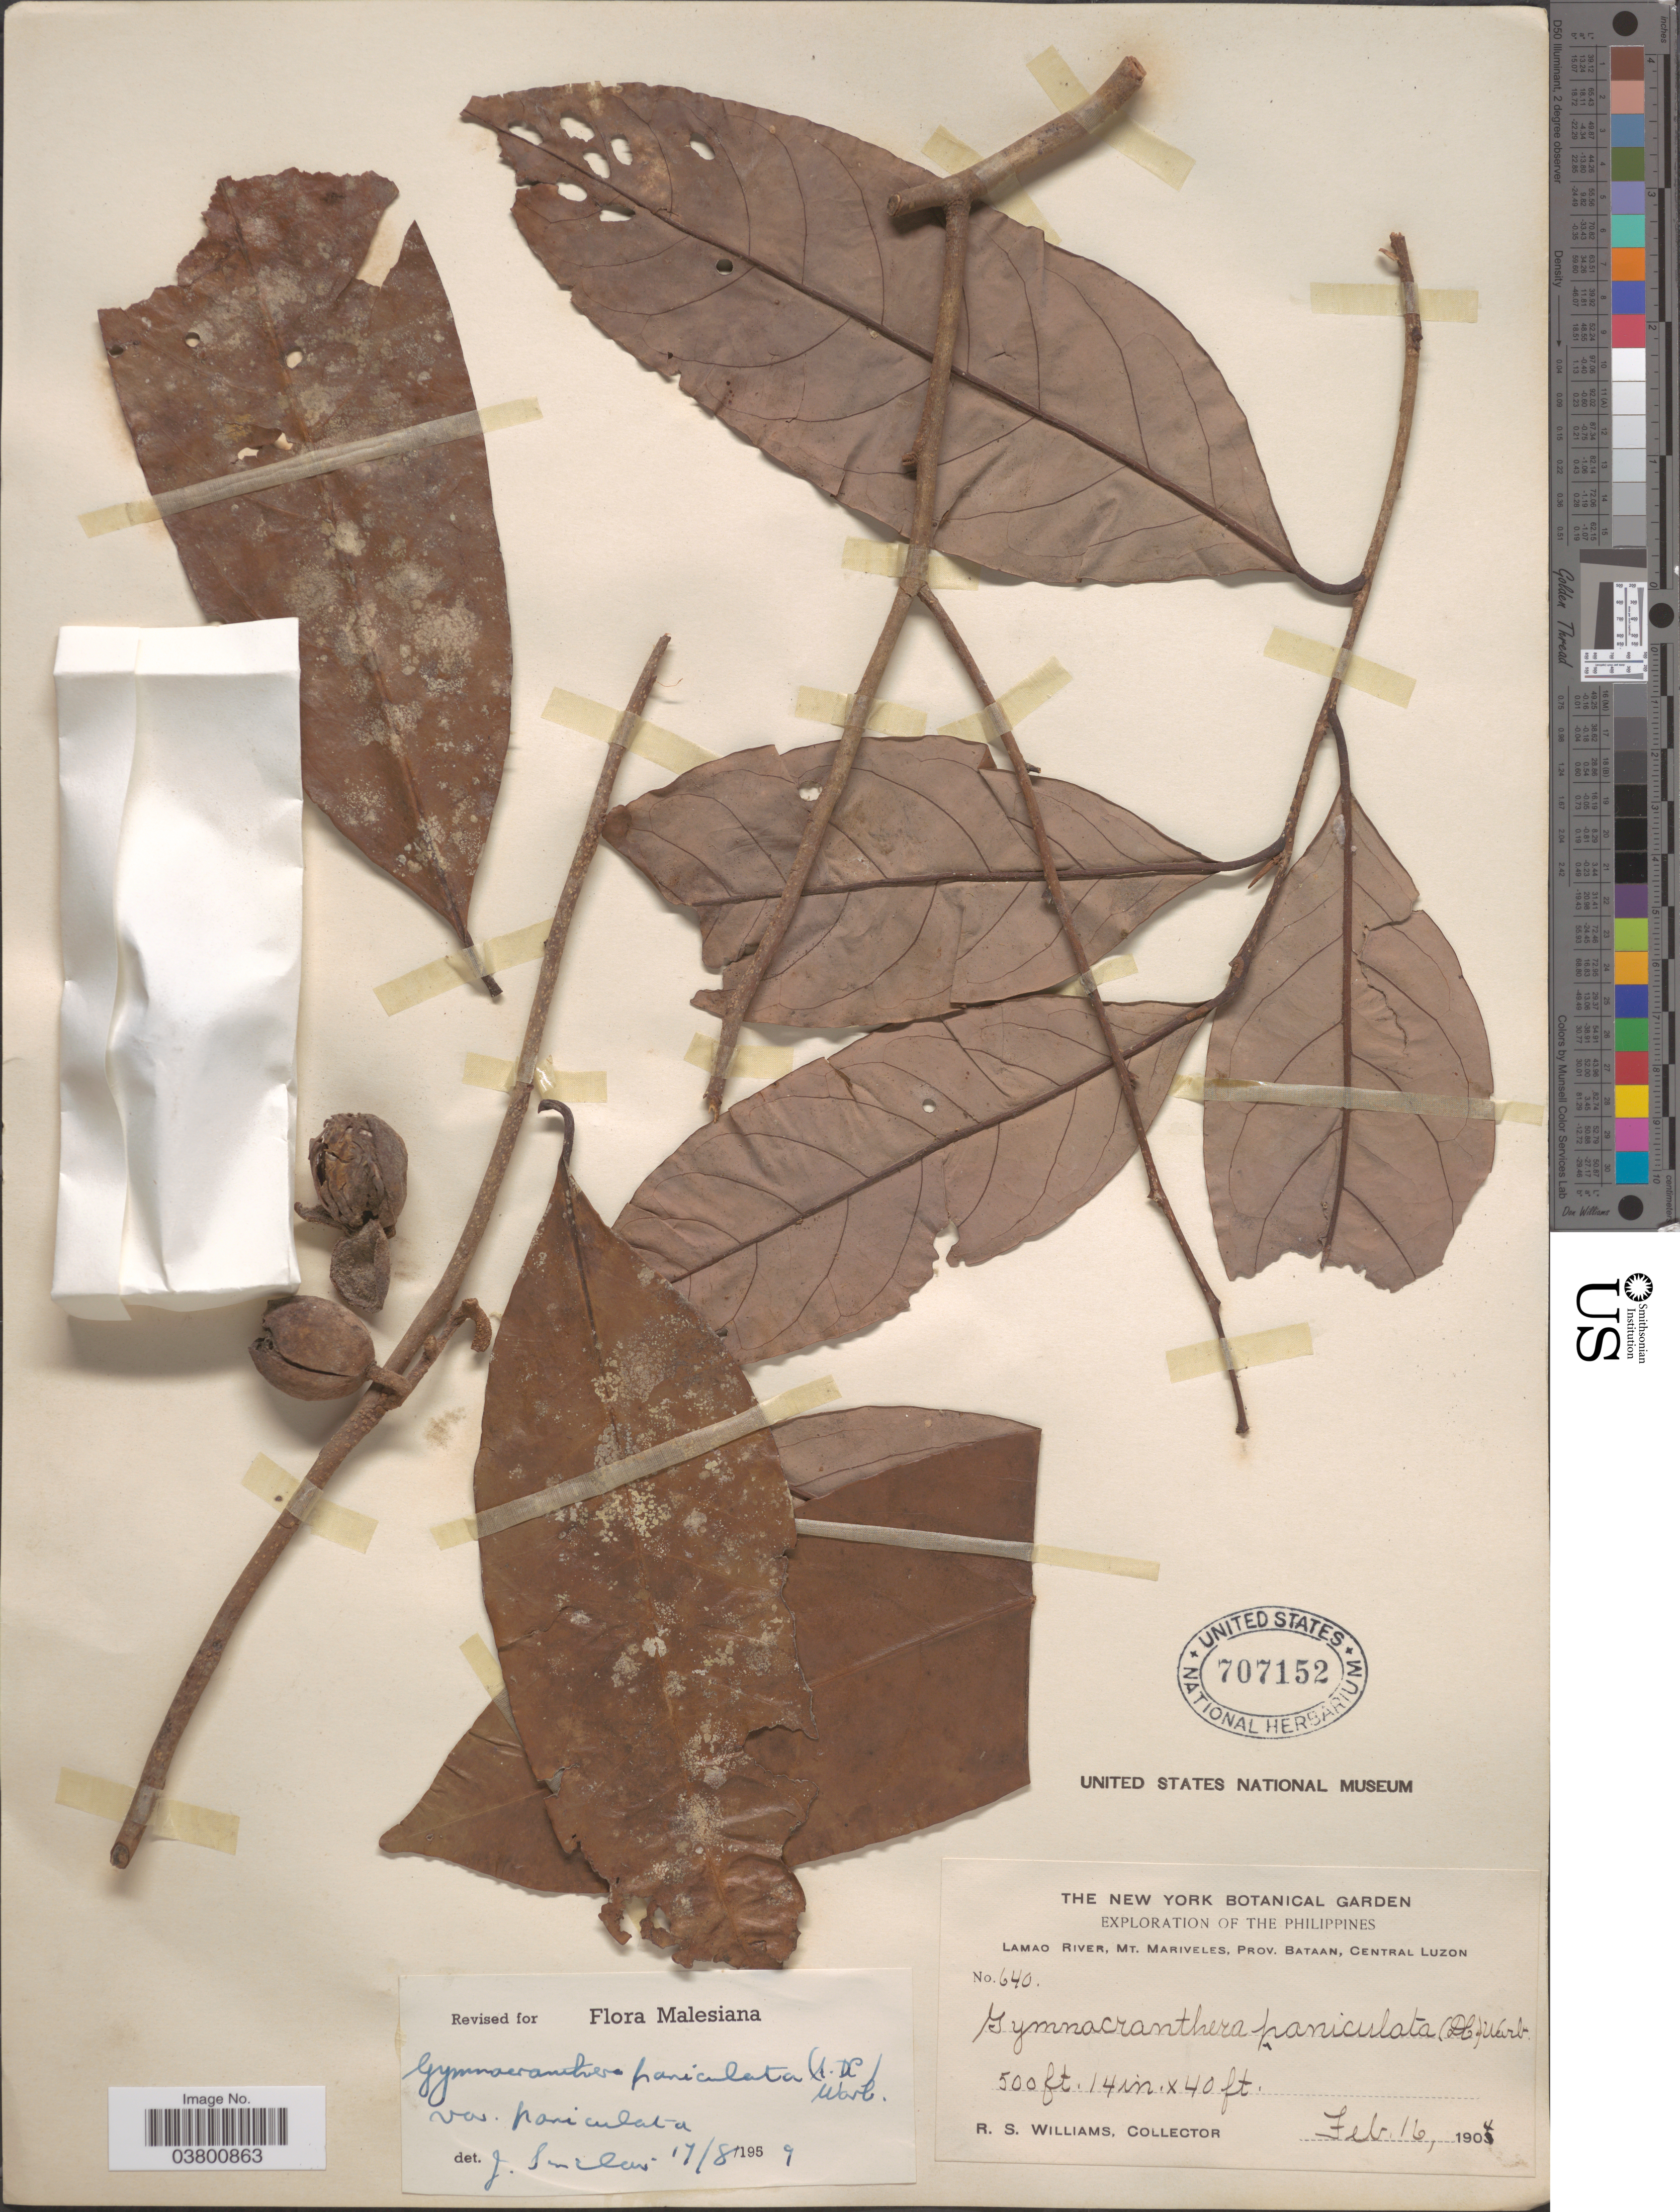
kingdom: Plantae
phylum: Tracheophyta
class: Magnoliopsida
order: Magnoliales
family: Myristicaceae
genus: Gymnacranthera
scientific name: Gymnacranthera paniculata var. paniculata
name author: (A. DC.) Warb.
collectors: R. S. Williams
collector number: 640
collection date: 1904-02-16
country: Philippines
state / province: Central Luzon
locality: Lamao River, Mt. Mariveles, Prov. Bataan.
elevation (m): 152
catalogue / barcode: US 707152